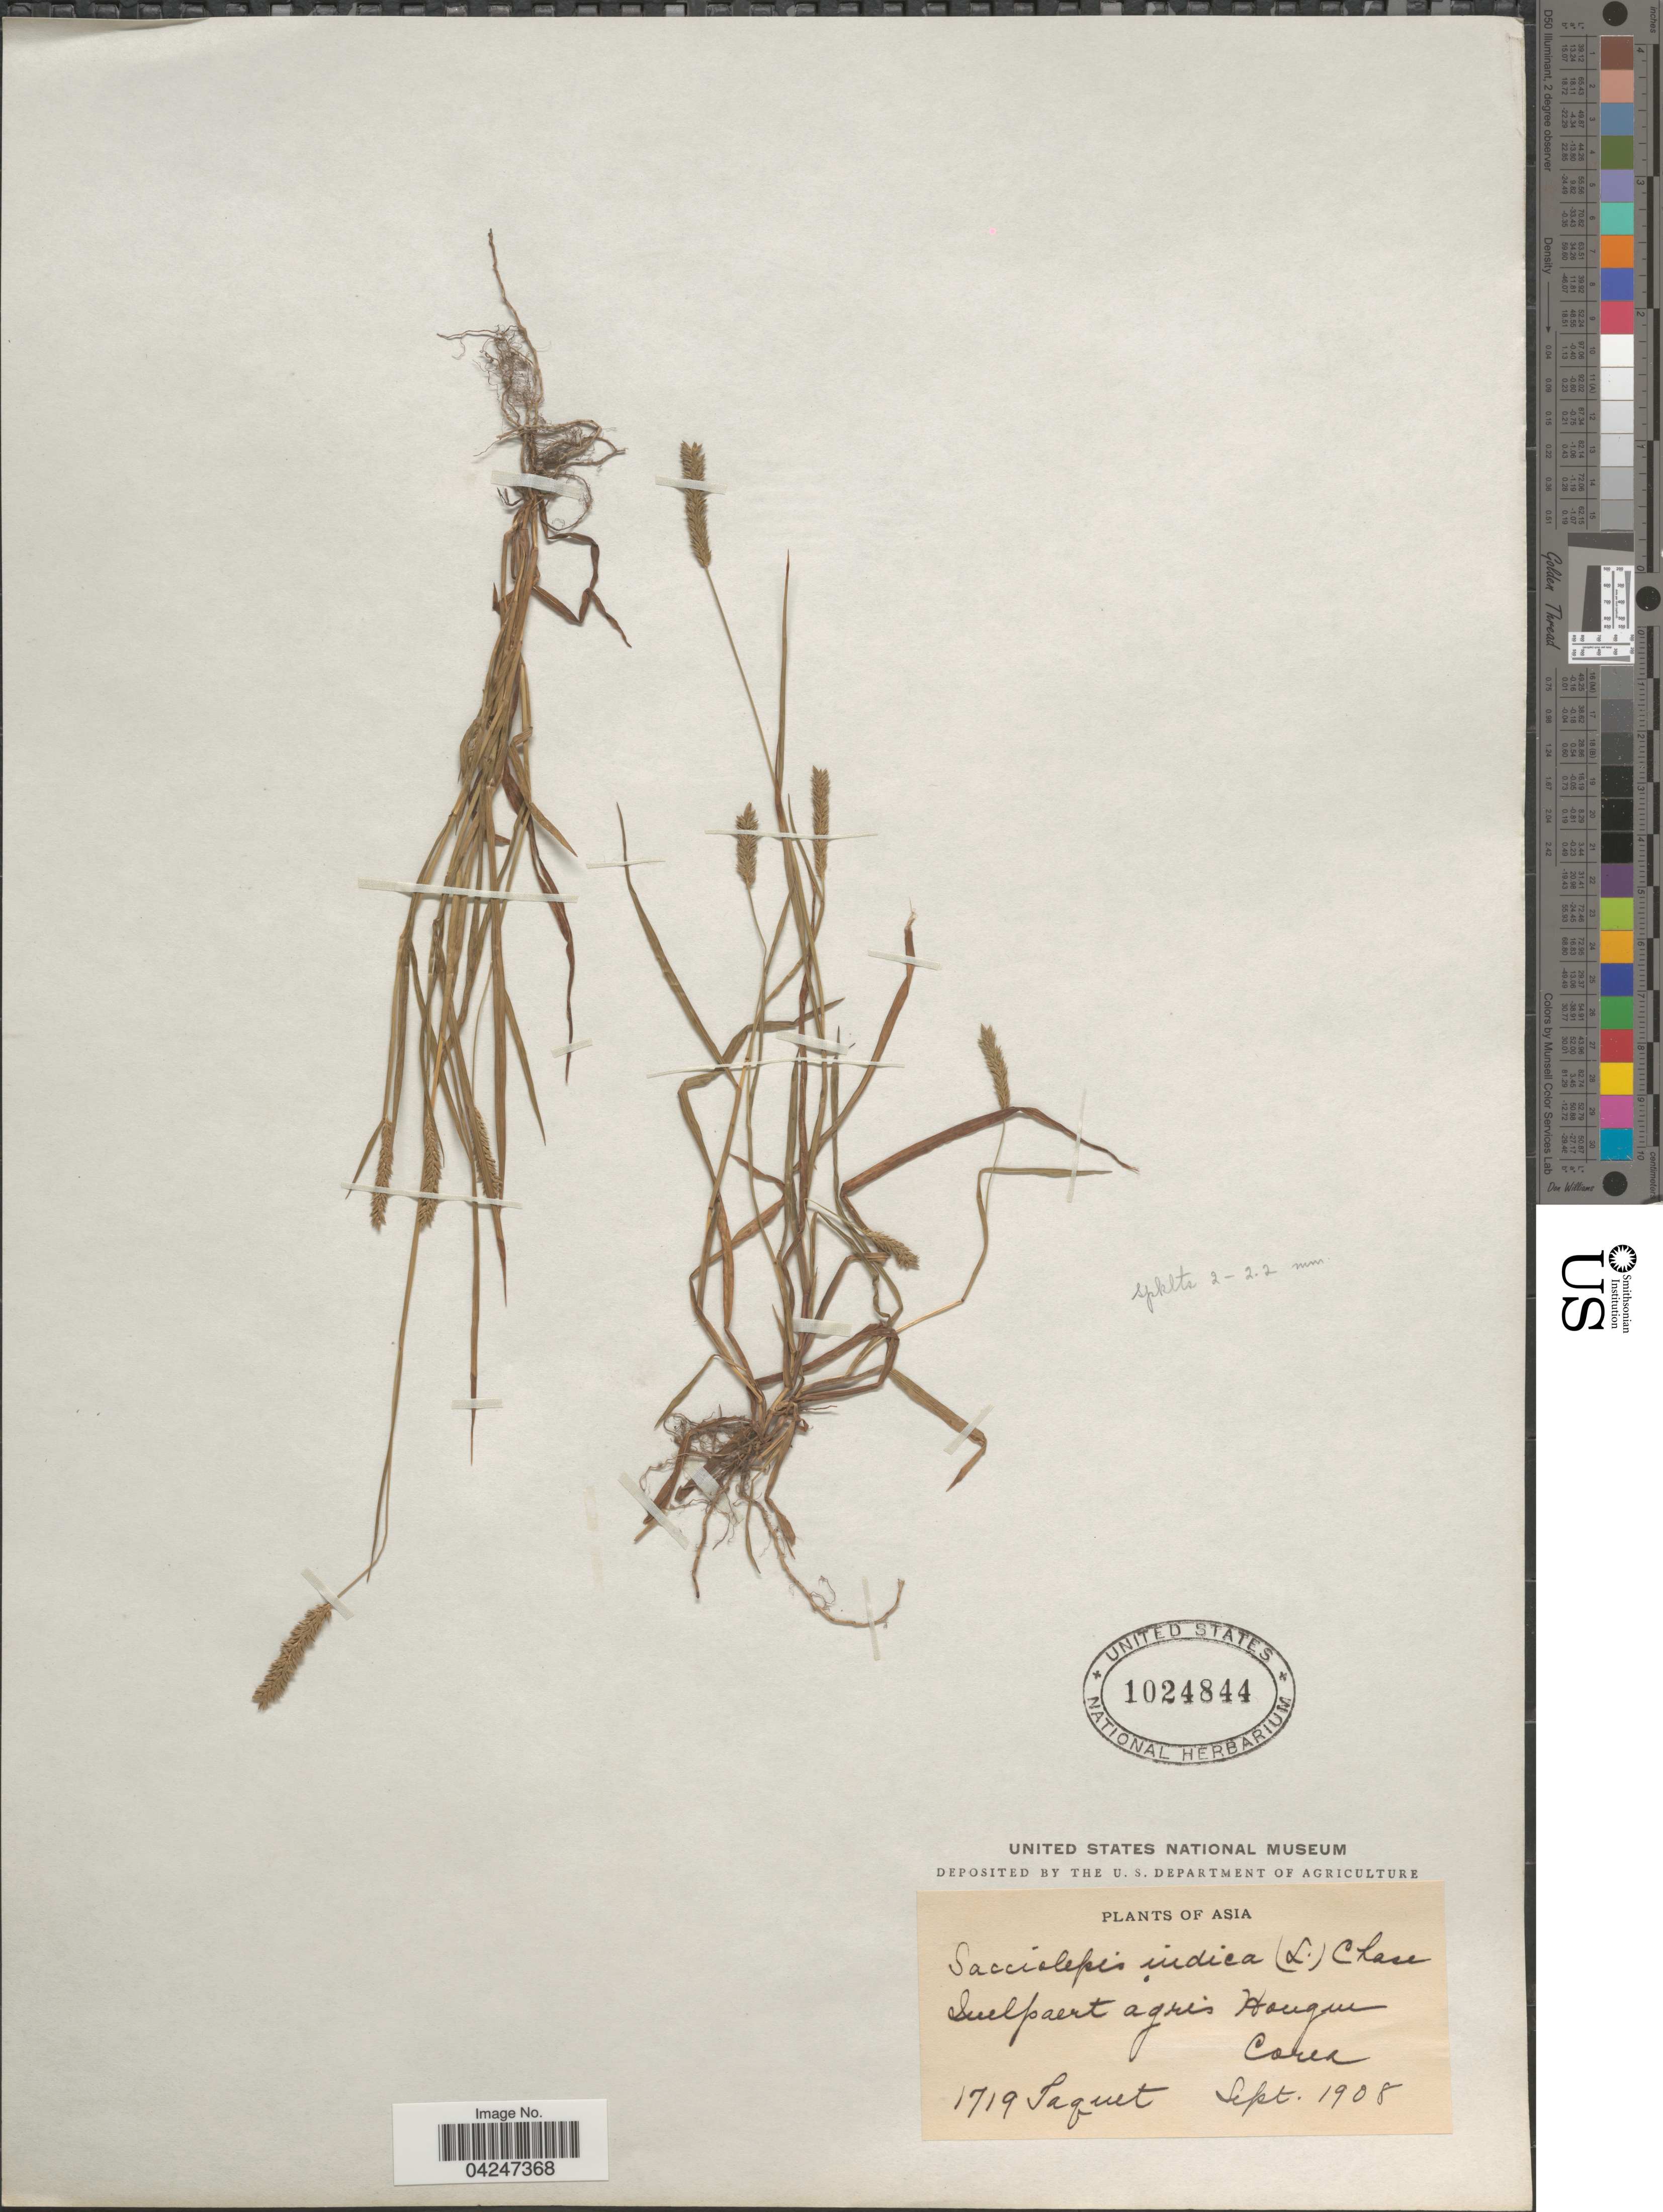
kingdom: Plantae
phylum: Tracheophyta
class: Liliopsida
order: Poales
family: Poaceae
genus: Sacciolepis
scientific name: Sacciolepis indica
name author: (L.) Chase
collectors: Taquet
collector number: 1719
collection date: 1908-09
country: South Korea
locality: Quelpart Island (Quelpart Island) Corea.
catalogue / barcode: US 1024844